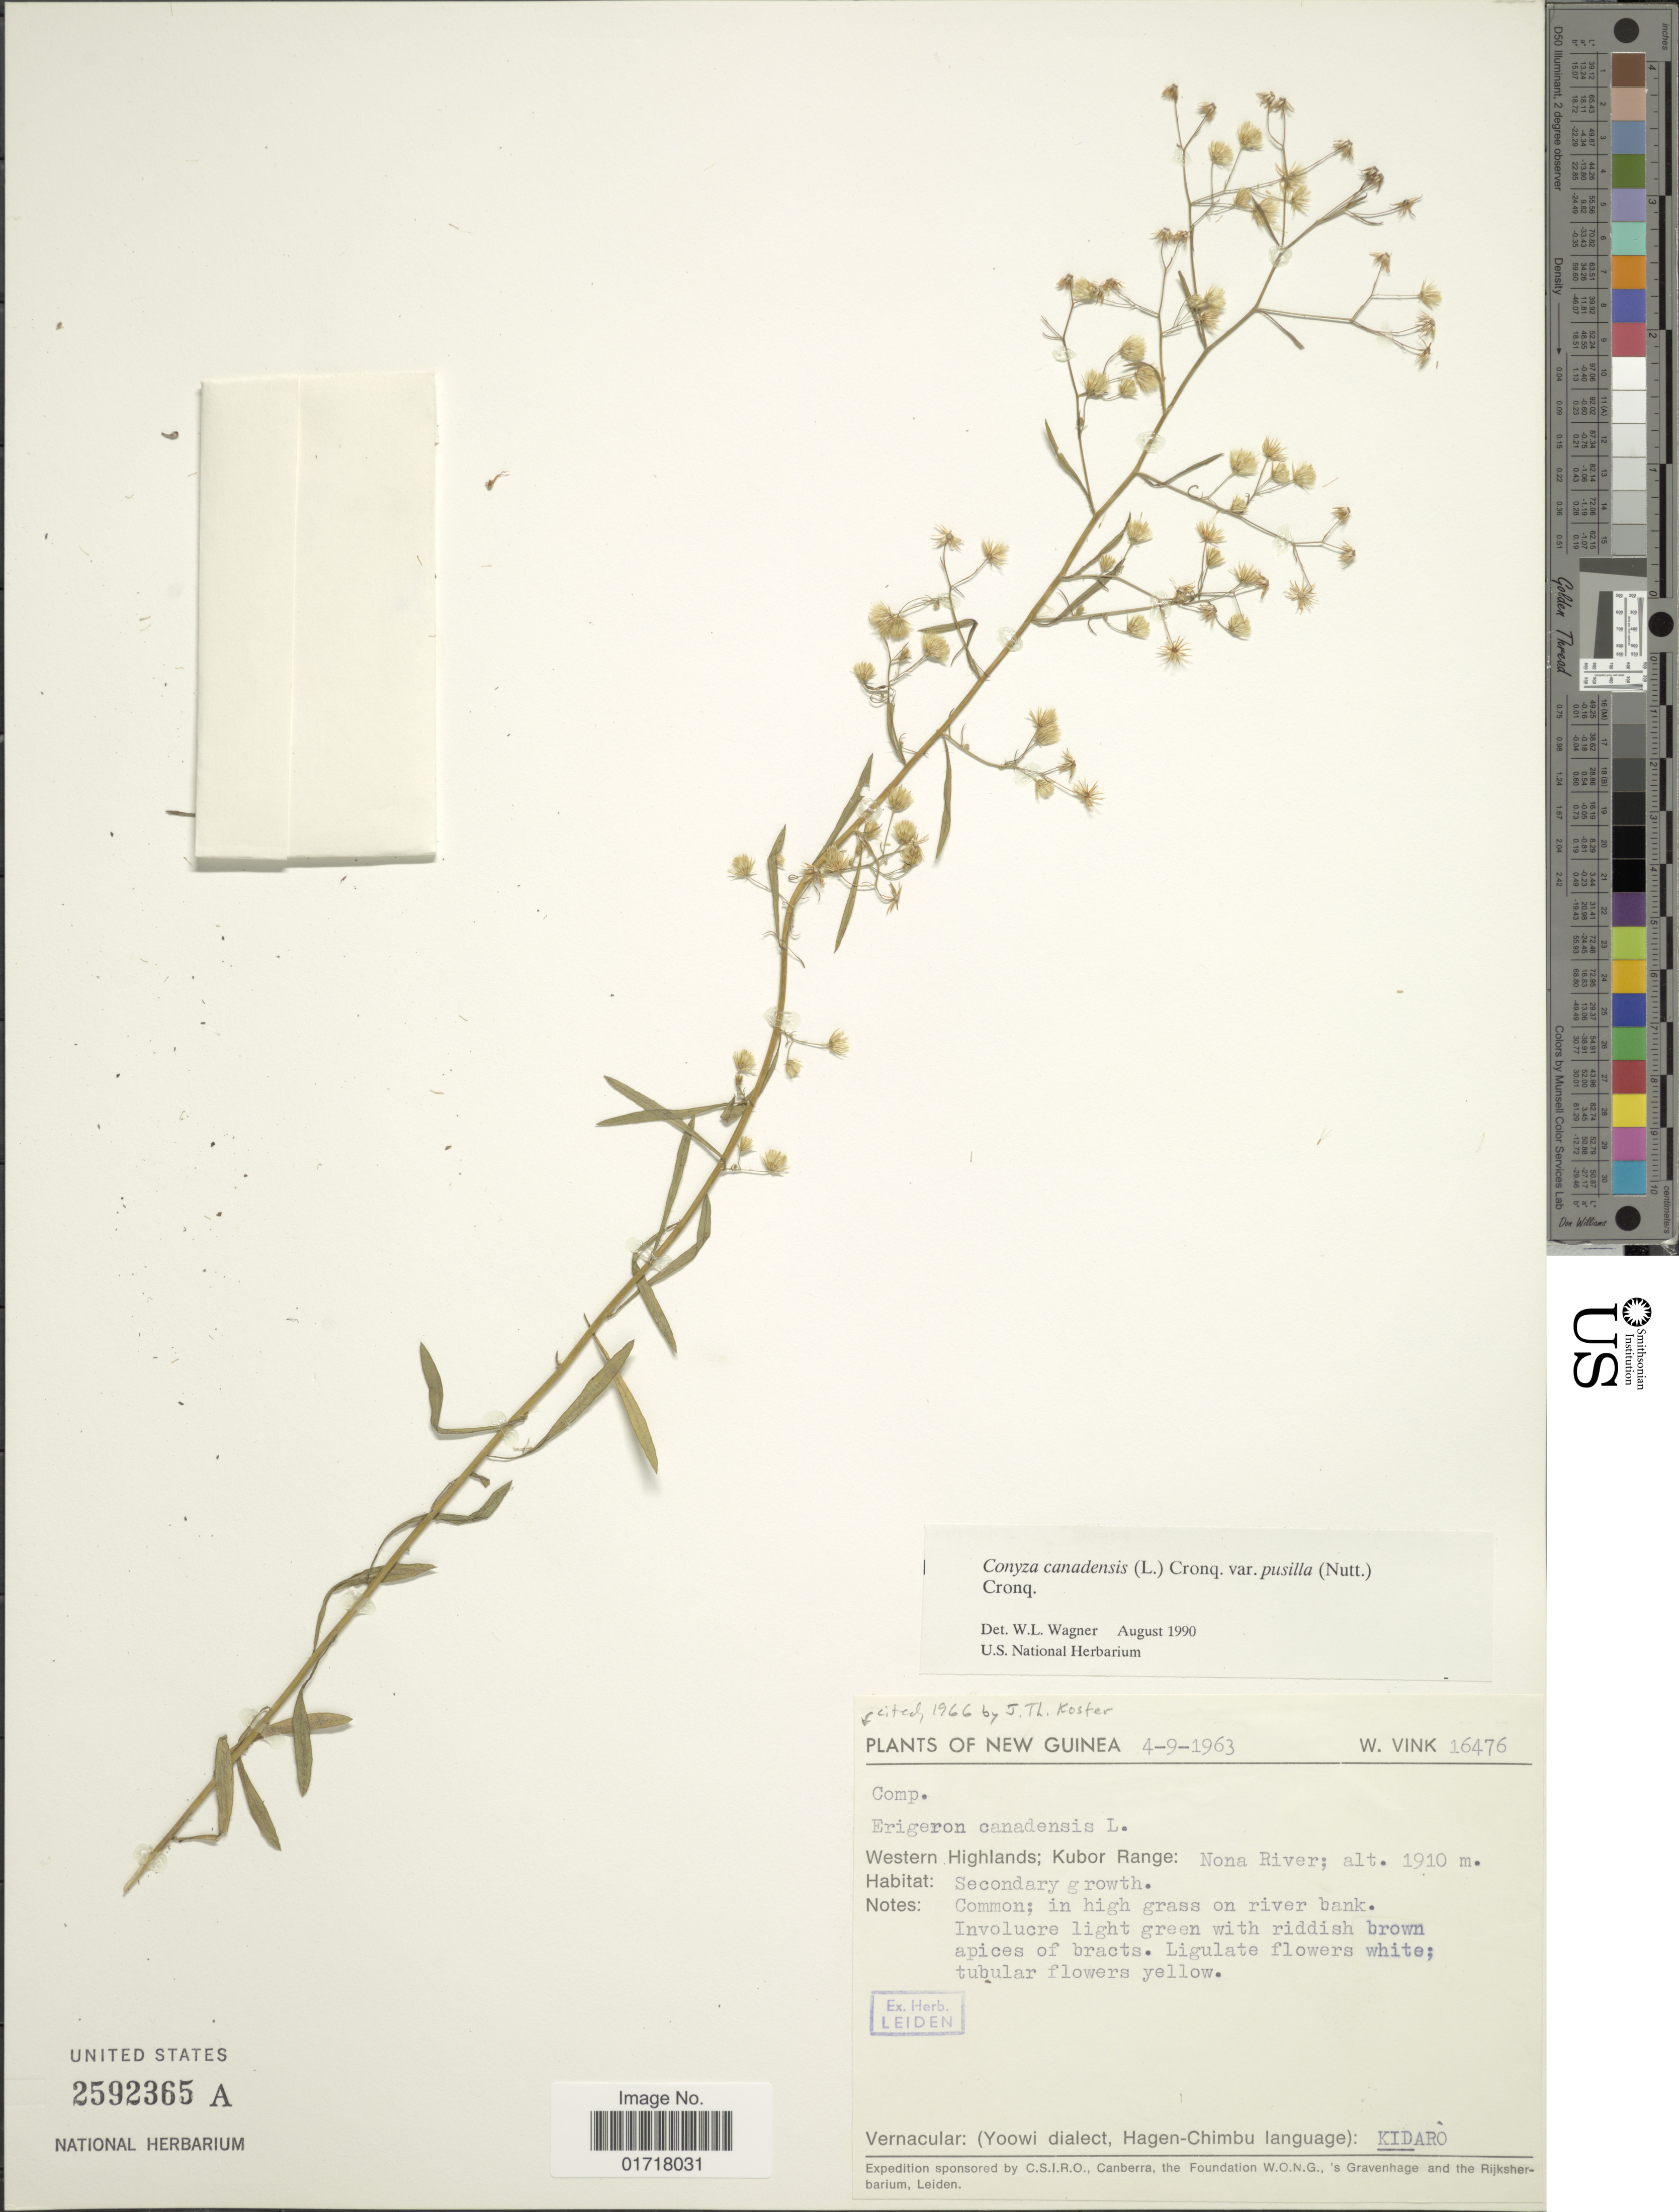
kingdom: Plantae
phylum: Tracheophyta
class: Magnoliopsida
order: Asterales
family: Asteraceae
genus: Erigeron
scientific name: Erigeron canadensis var. pusillus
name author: (Nutt.) Bolvin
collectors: W. Vink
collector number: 16476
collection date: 1963-09-04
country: Papua New Guinea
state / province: Western Highlands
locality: New Guinea, Western Highlands; Kubor Range: Nona River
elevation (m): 1910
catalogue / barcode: US 2592365A